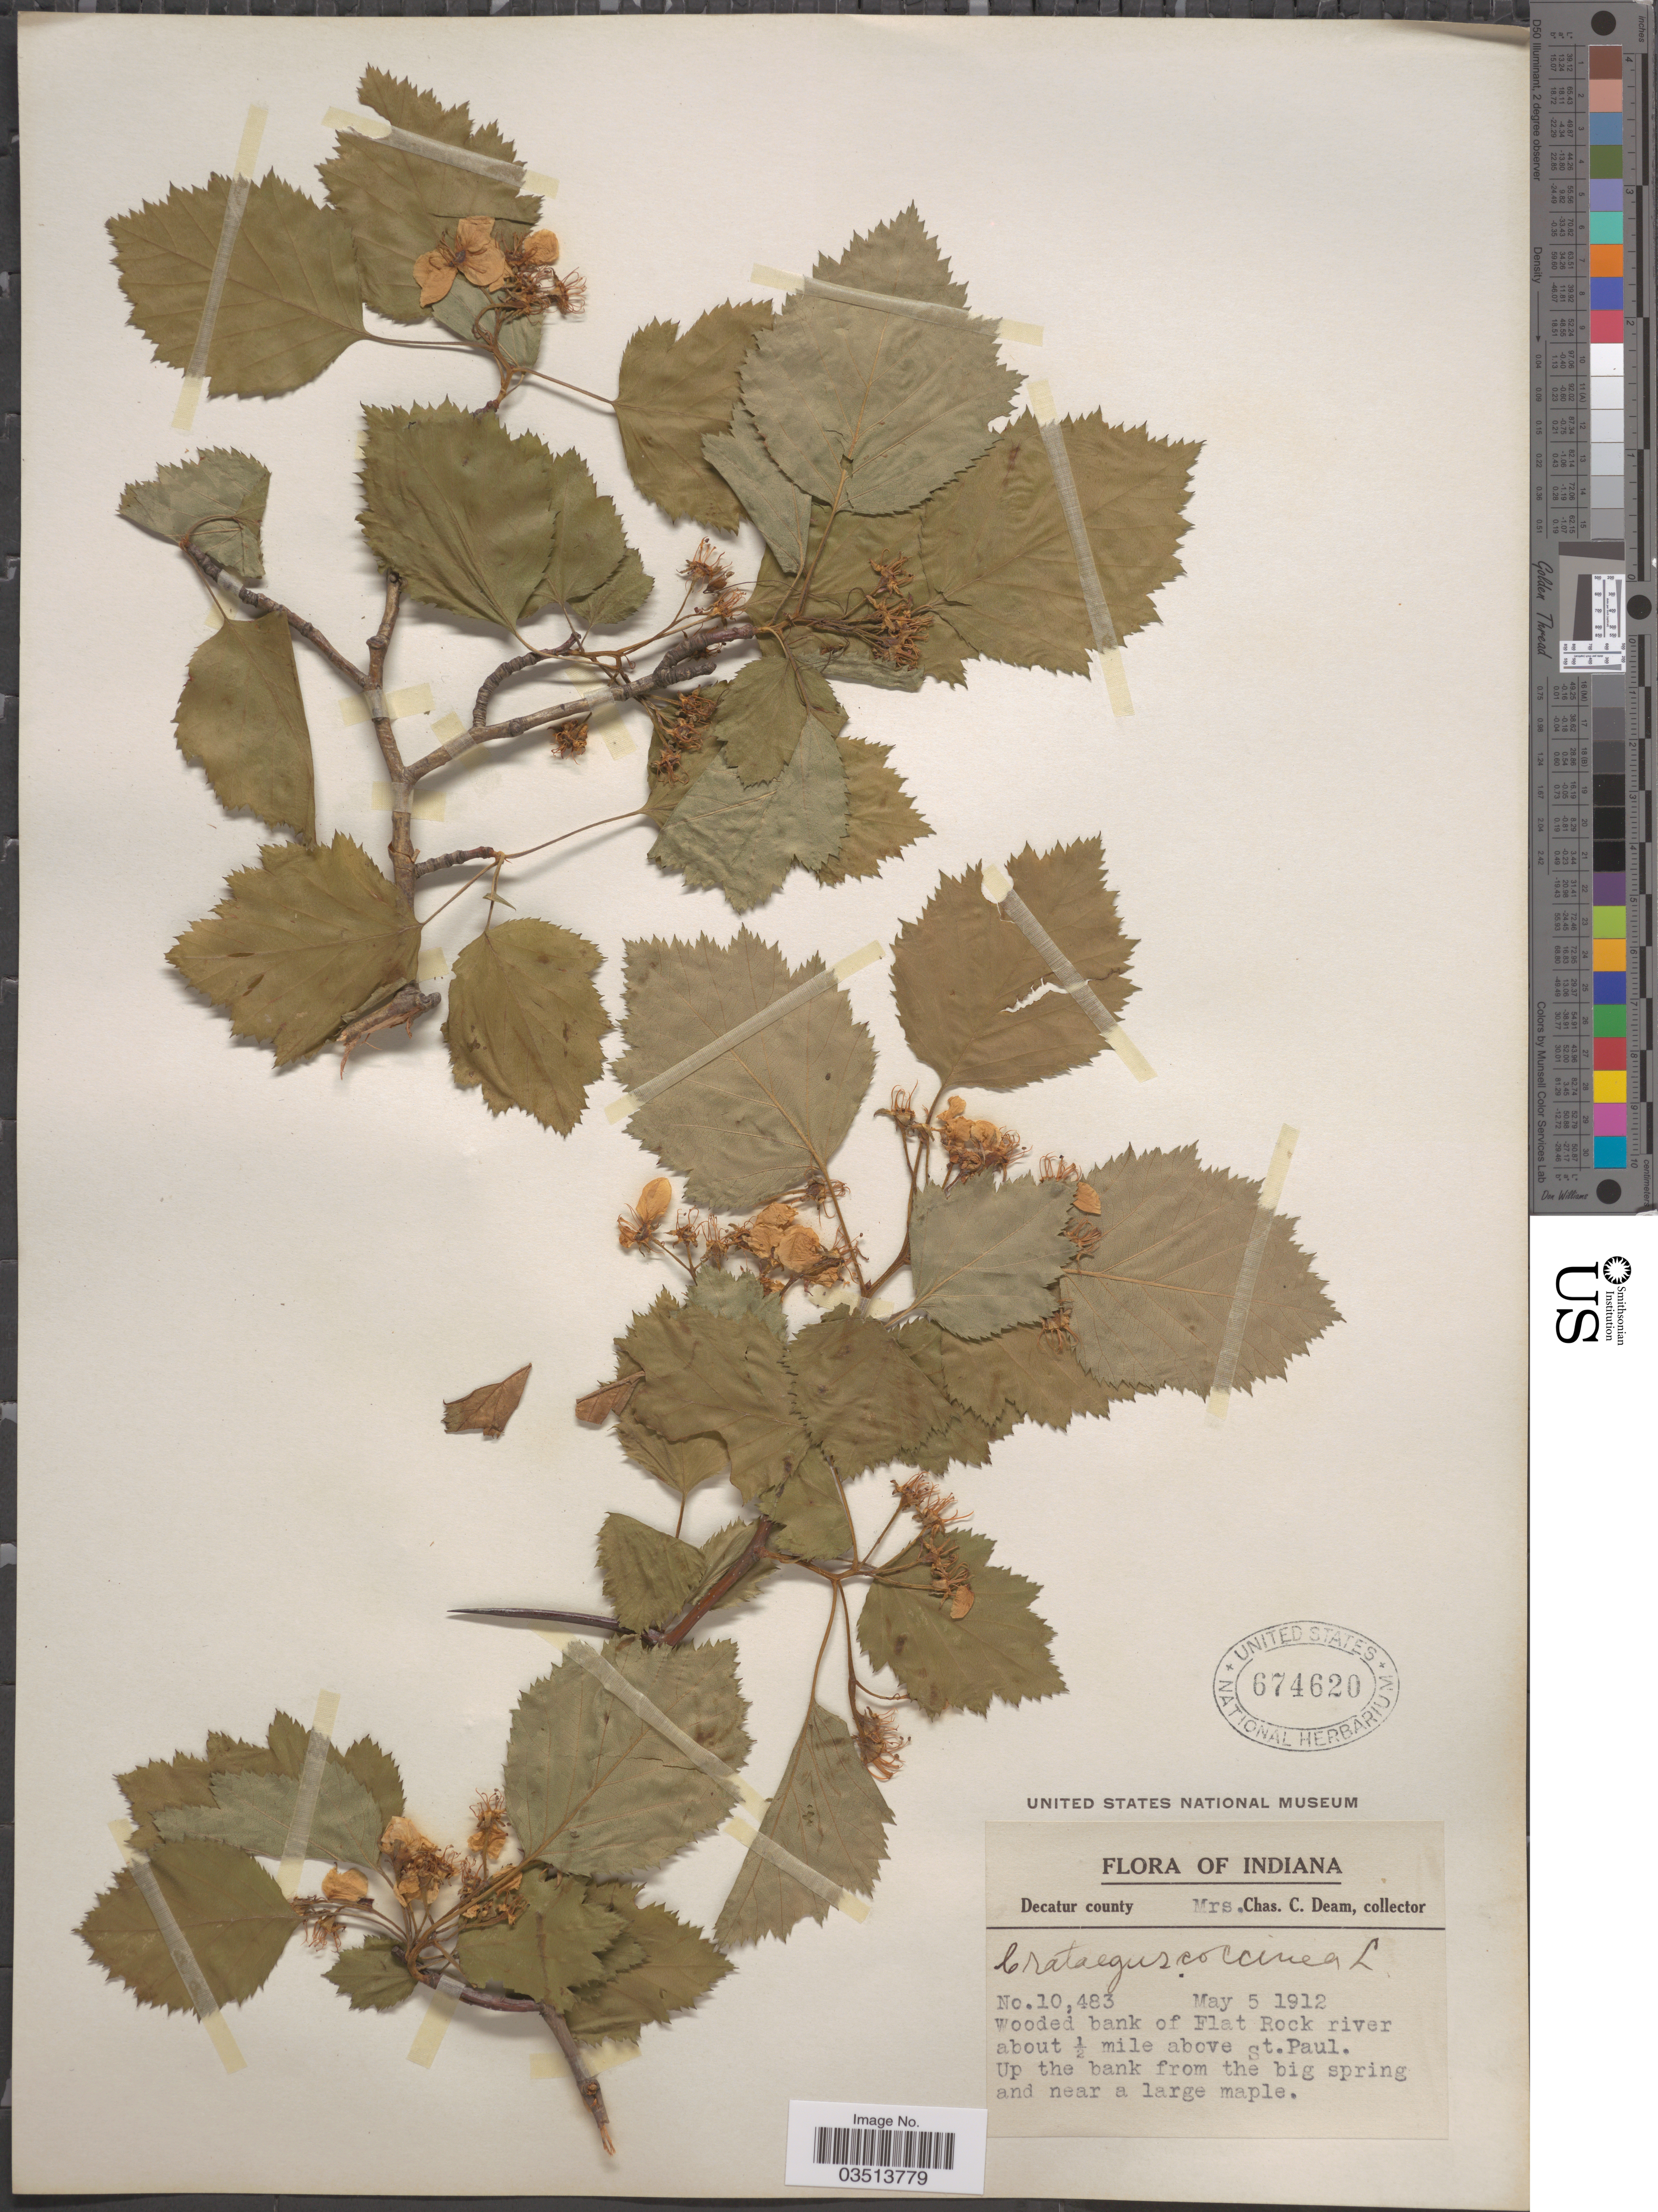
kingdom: Plantae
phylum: Tracheophyta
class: Magnoliopsida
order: Rosales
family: Rosaceae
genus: Crataegus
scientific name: Crataegus coccinea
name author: Ashe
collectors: C. Deam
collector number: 10483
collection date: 1912-05-05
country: United States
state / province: Indiana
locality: Decatur county. Wooded bank of Flat Rock river about ½ mile above St.Paul.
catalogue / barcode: US 674620